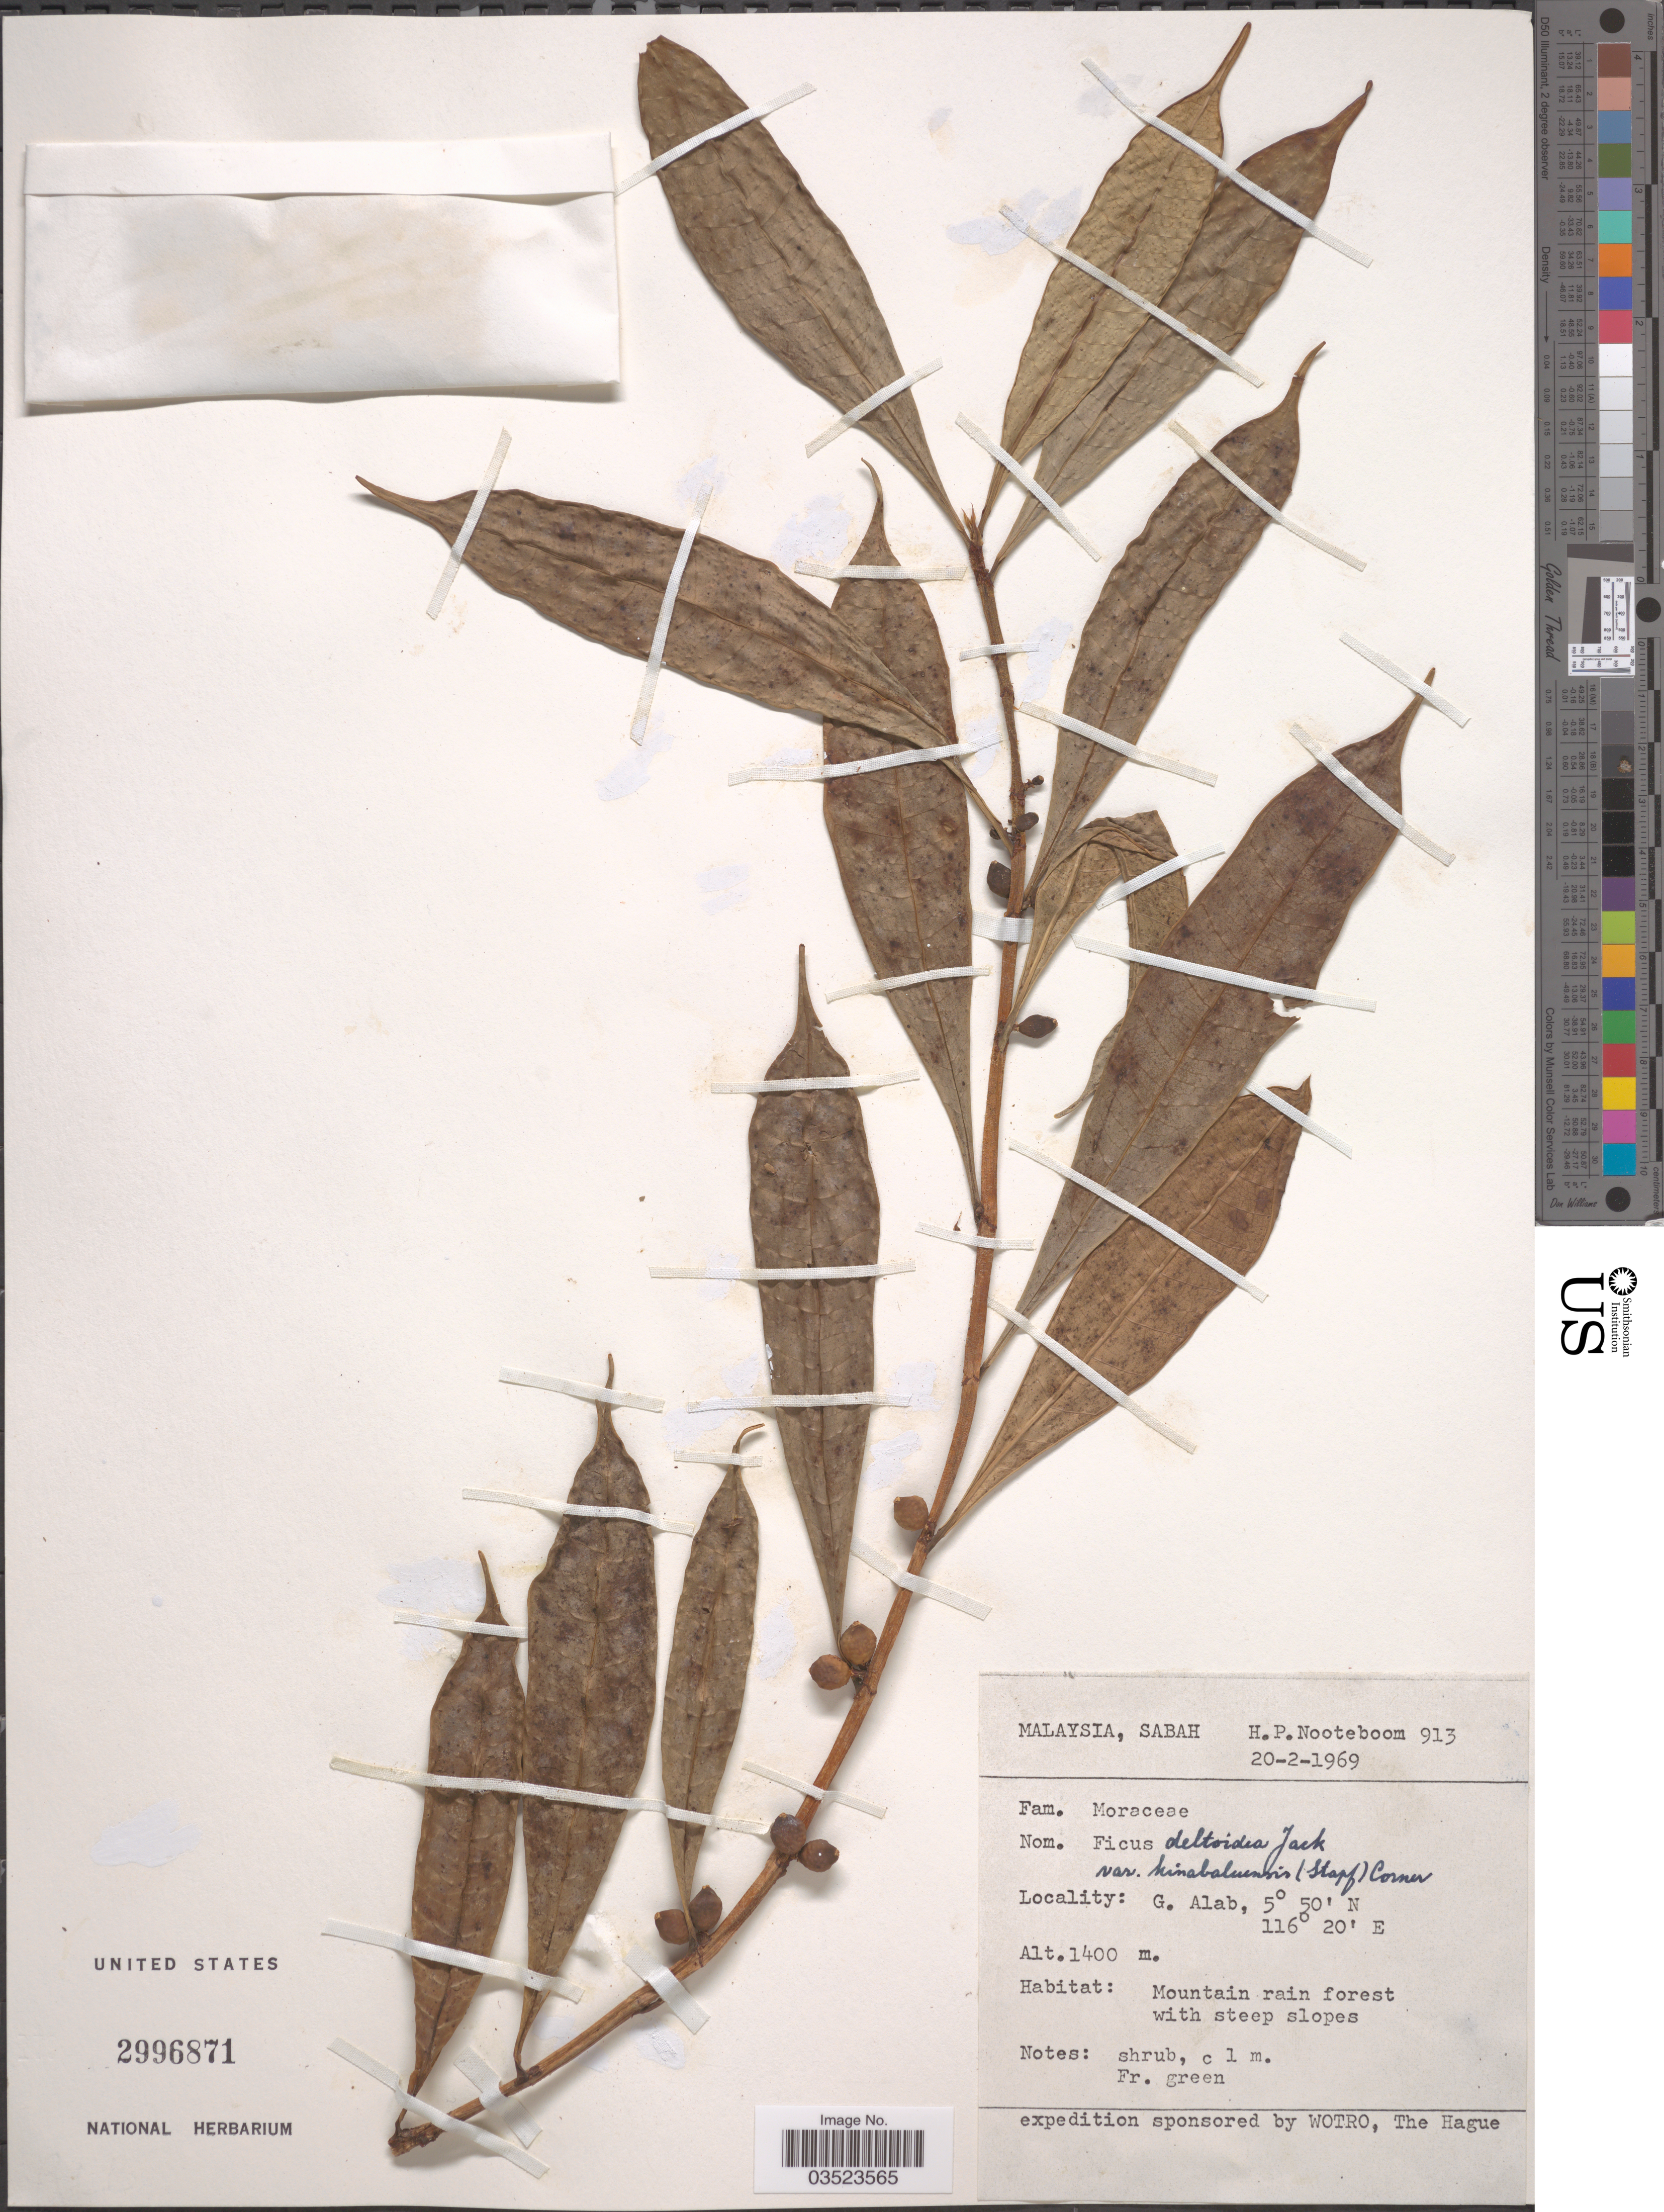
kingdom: Plantae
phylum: Tracheophyta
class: Magnoliopsida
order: Rosales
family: Moraceae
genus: Ficus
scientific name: Ficus deltoidea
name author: Jack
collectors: H. P. Nooteboom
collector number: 913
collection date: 1969-02-20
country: Malaysia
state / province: Sabah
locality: G. Alab.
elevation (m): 1400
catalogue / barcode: US 2996871